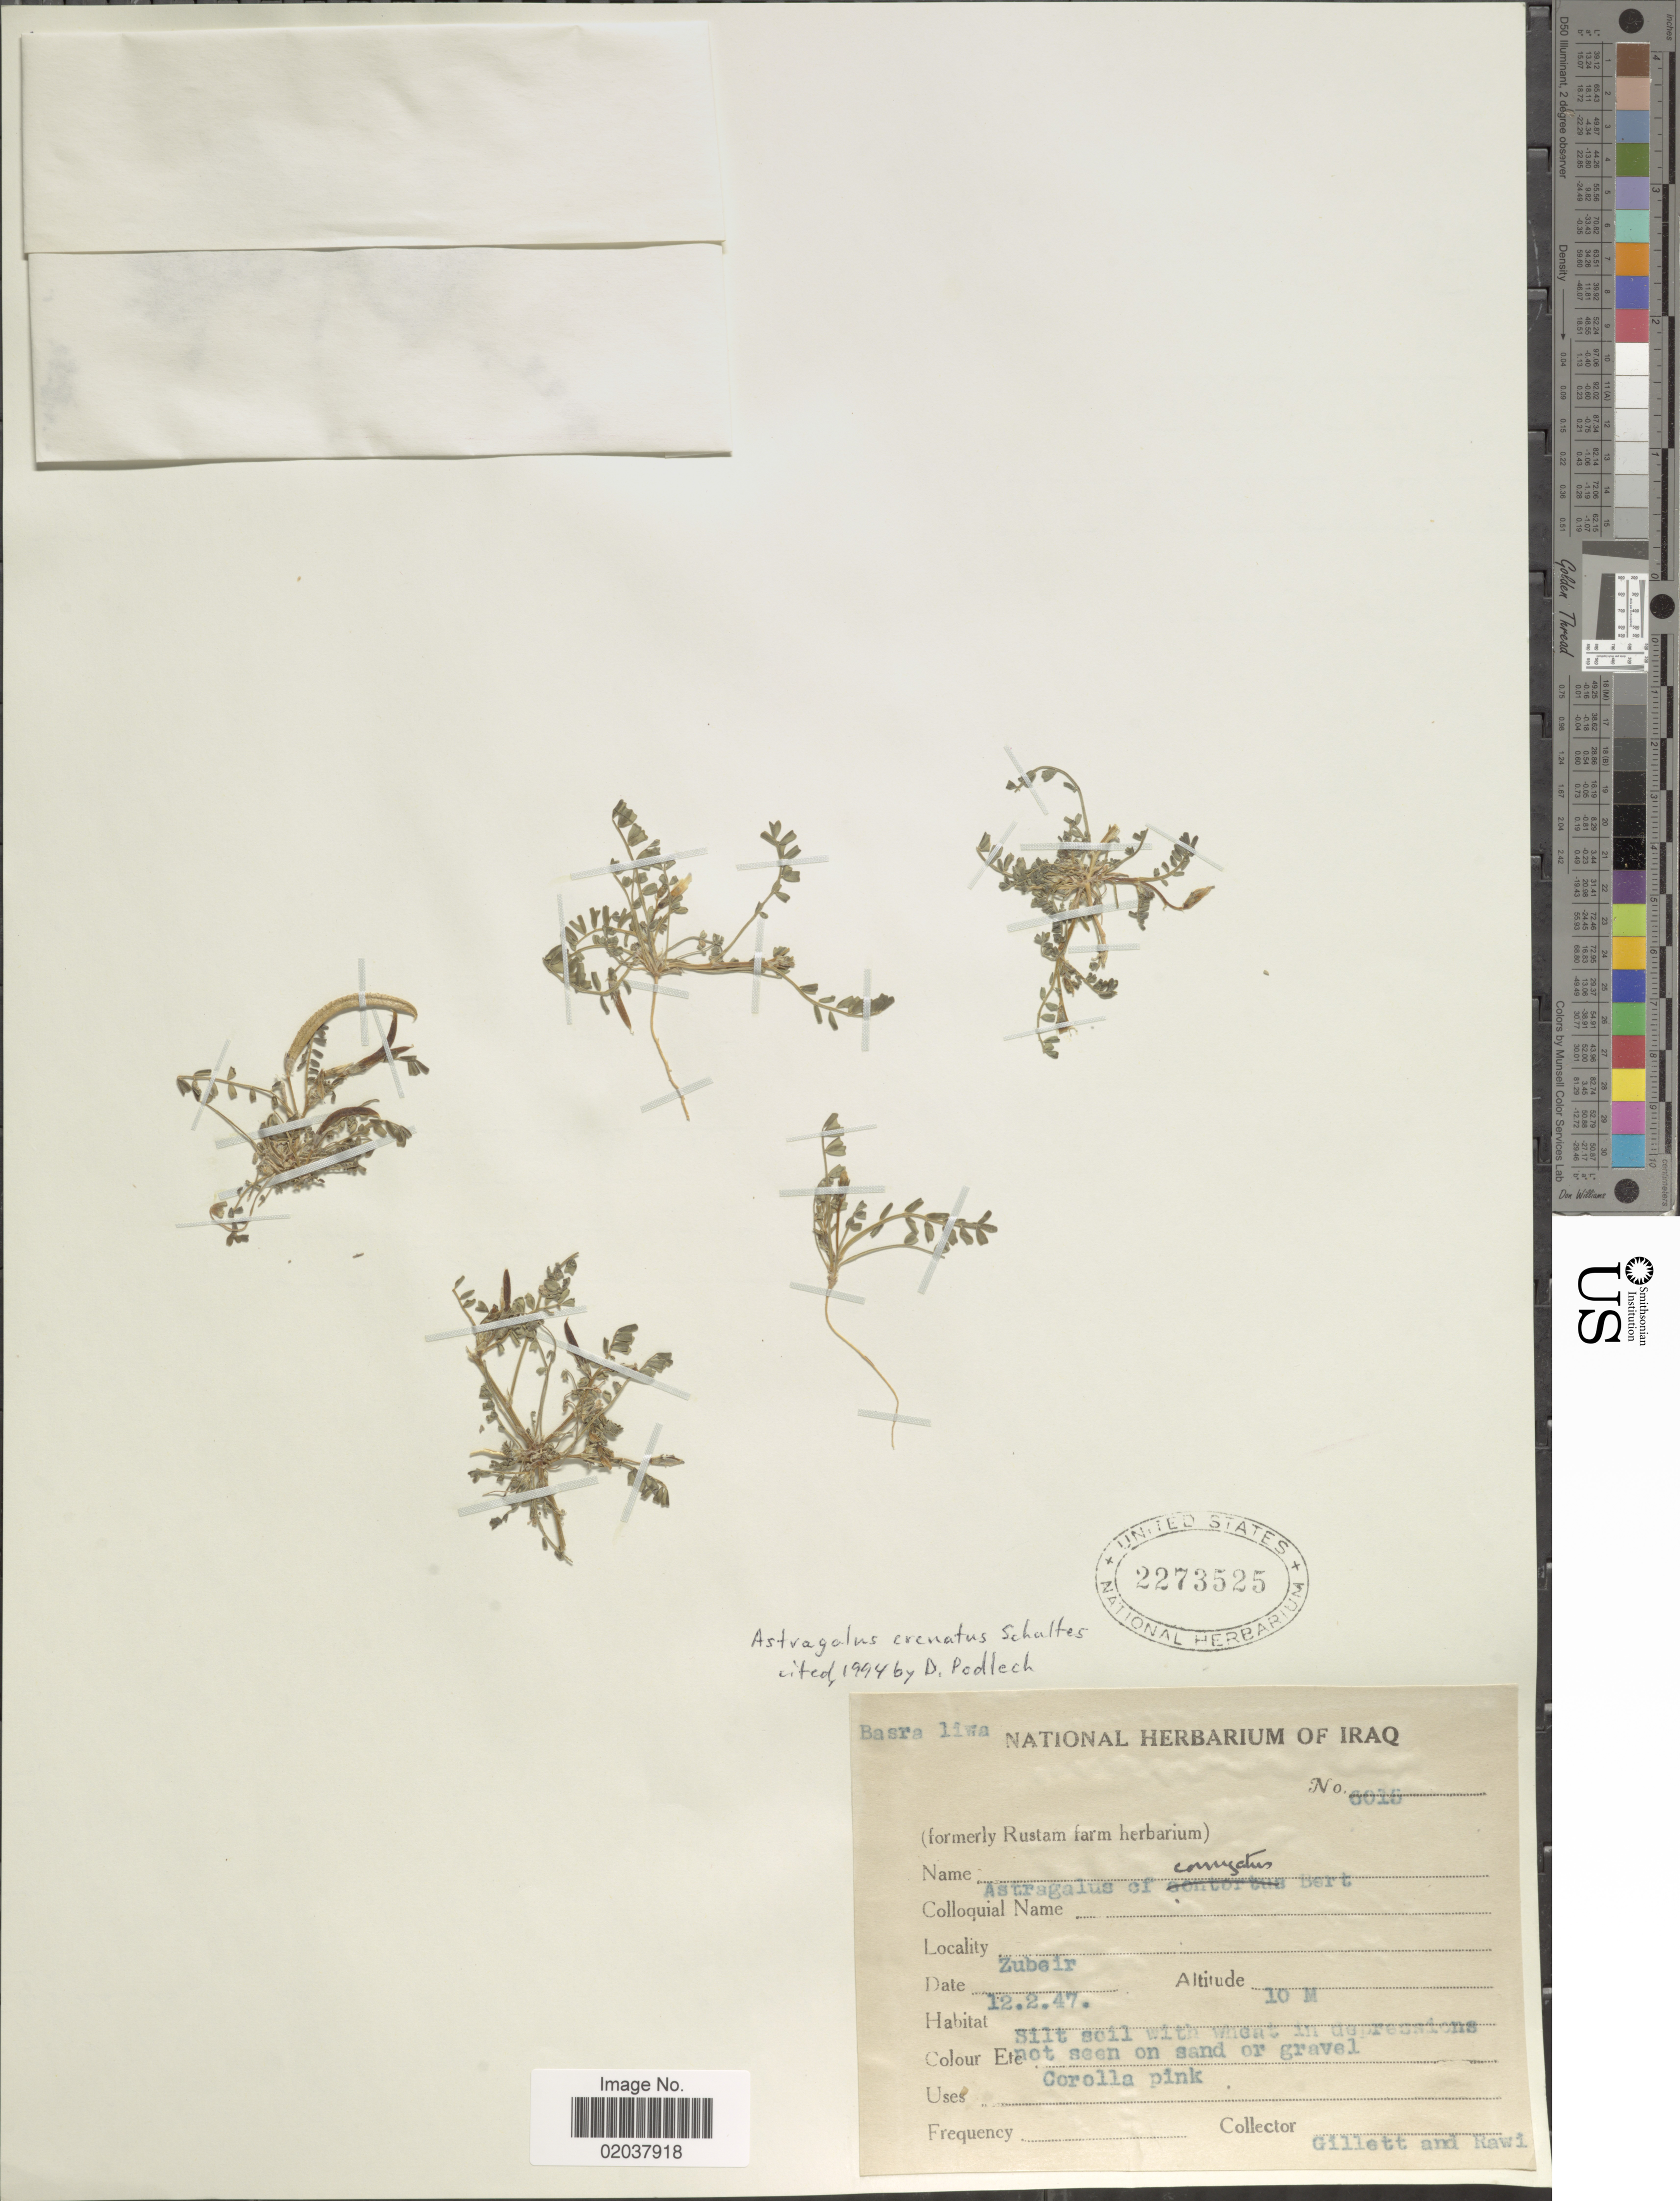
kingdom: Plantae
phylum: Tracheophyta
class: Magnoliopsida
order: Fabales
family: Fabaceae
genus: Astragalus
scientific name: Astragalus crenatus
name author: Schult.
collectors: Gillett, -- & -. Rawi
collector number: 6015*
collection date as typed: Transcribed d/m/y: 12/2/47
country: Iraq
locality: Zubeir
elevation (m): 10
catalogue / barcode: US 2273525